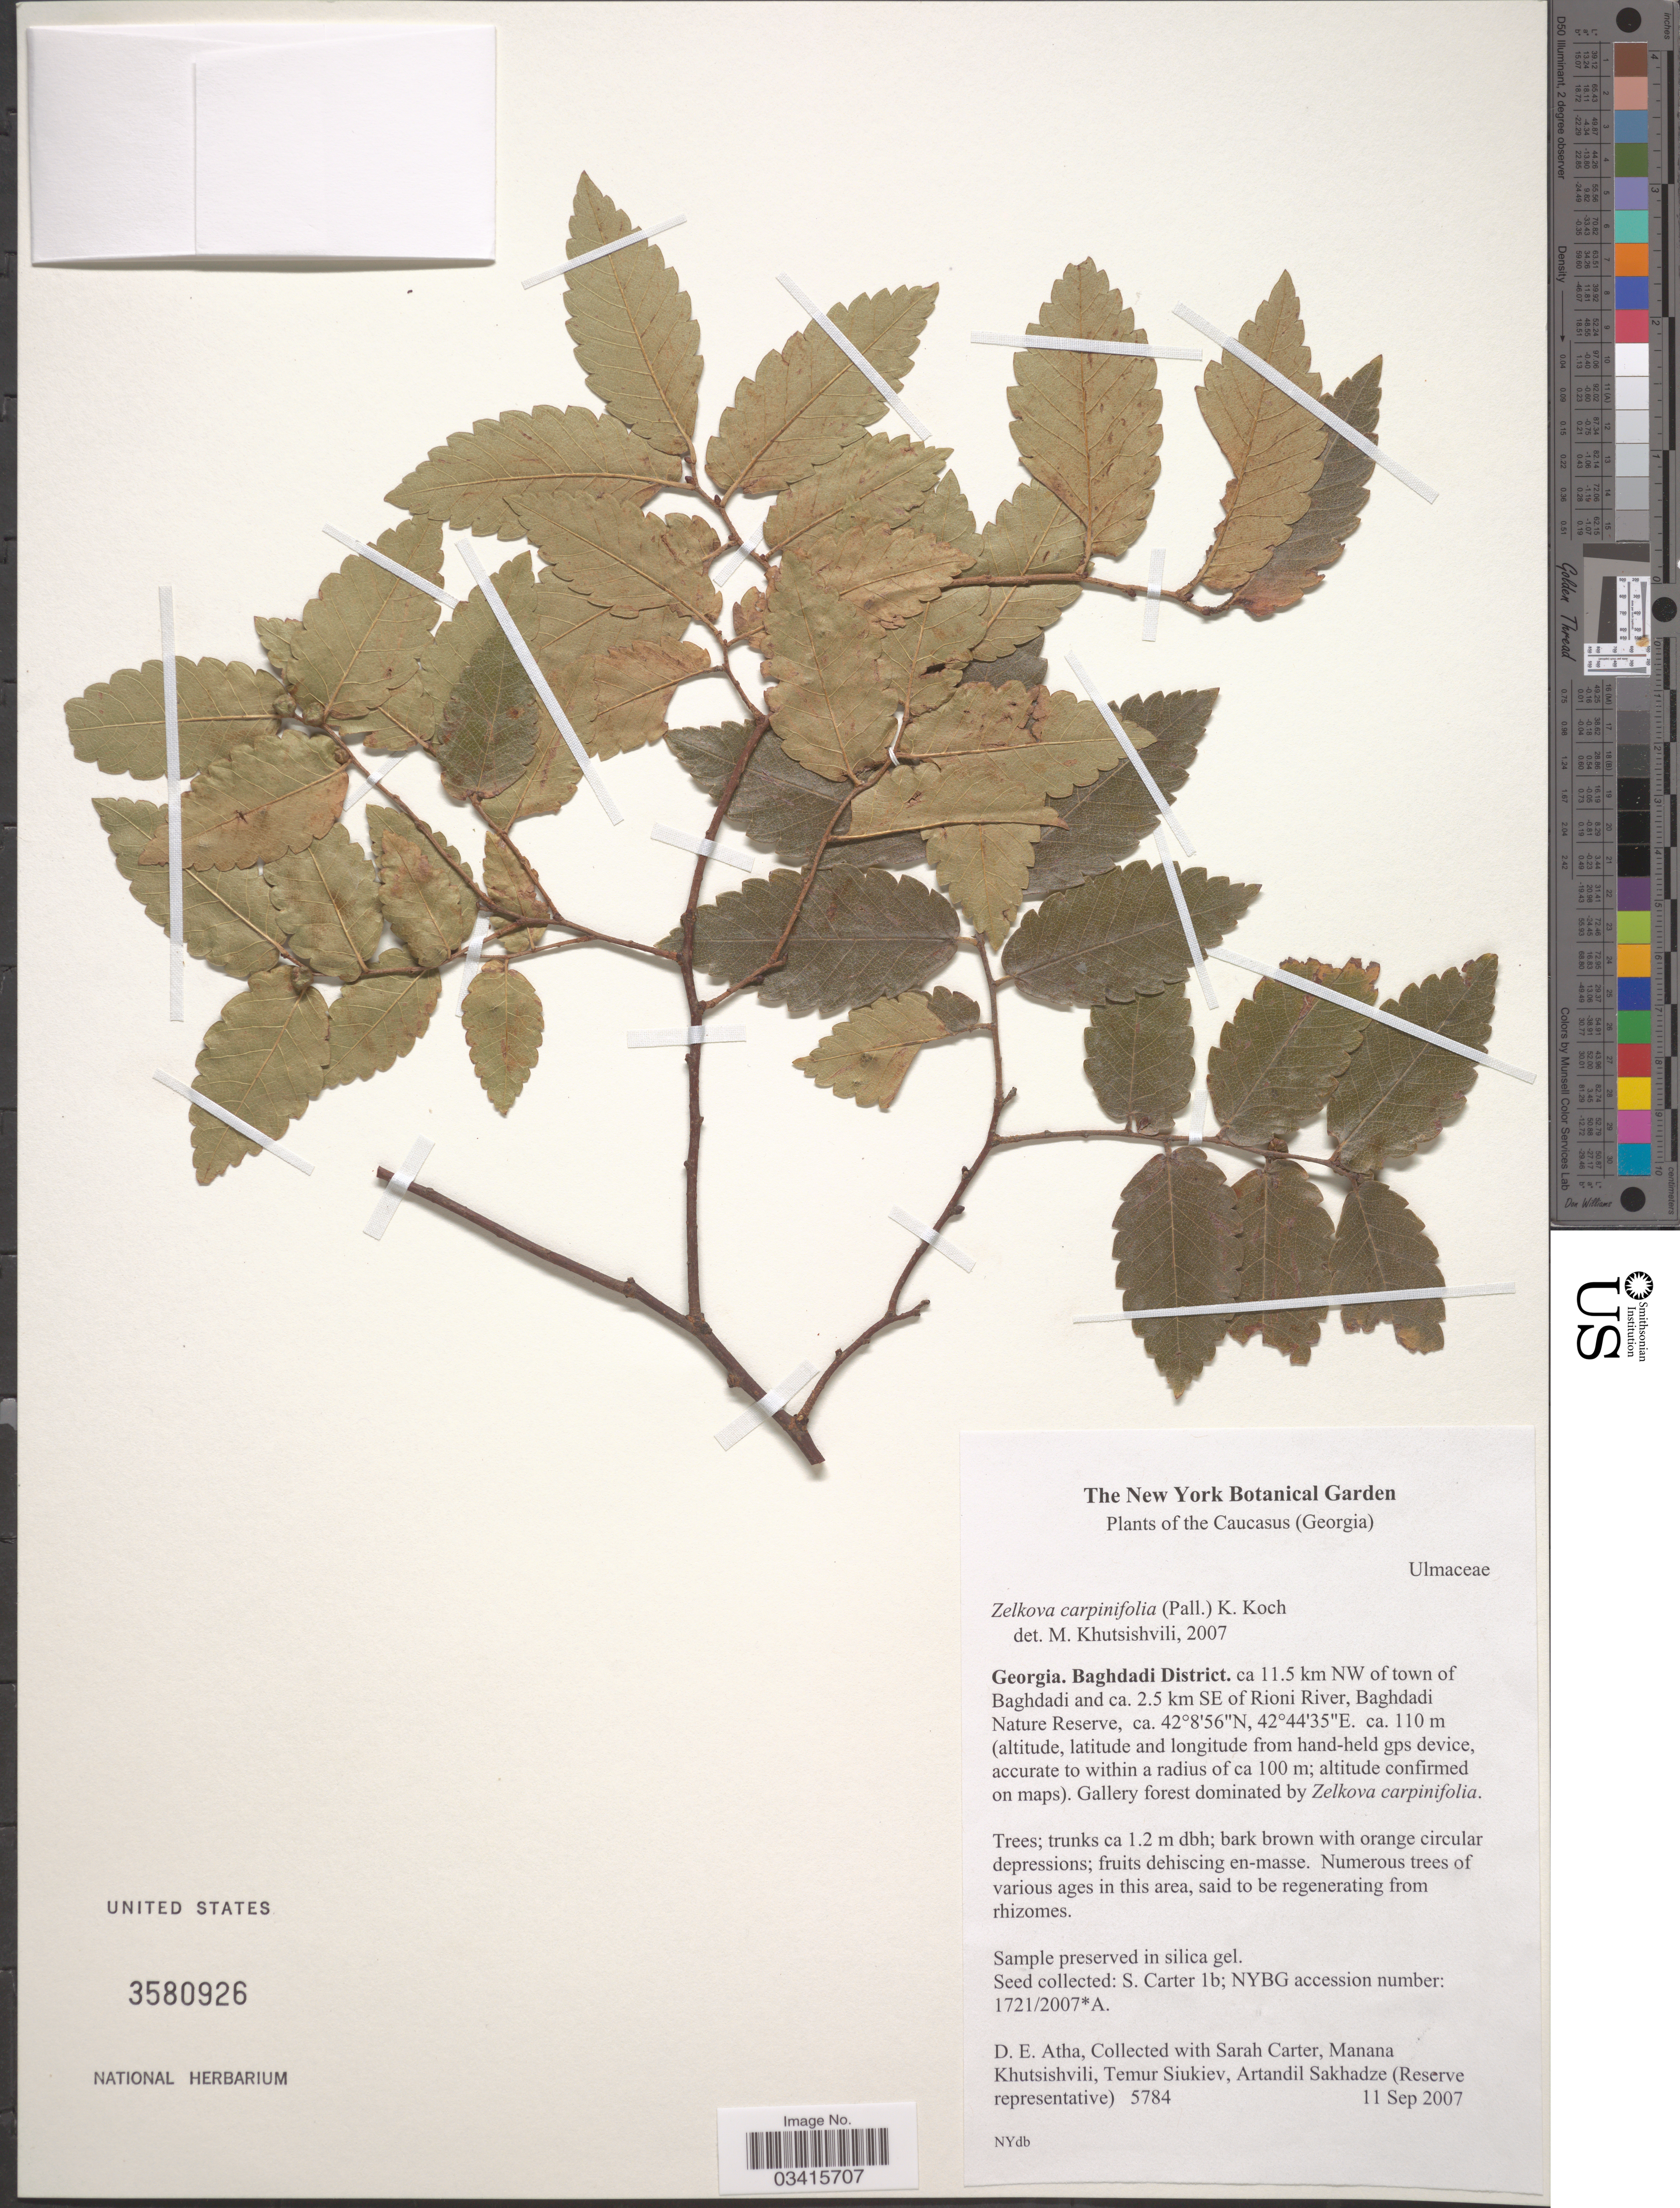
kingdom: Plantae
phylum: Tracheophyta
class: Magnoliopsida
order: Rosales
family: Ulmaceae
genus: Zelkova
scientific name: Zelkova carpinifolia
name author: (Pall.) K. Koch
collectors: D. Atha, S. Carter, M. Khutsishvili, T. Siukiev & A. Sakhadze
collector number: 5784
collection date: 2007-09-11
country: Georgia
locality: The New York Botanical Garden. Caucasus. Baghdadi District. Ca 11.5 km NW of town of Baghdadi and ca. 2.5 km SE of Rioni River, Baghdadi Nature Reserve.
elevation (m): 110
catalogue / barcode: US 3580926